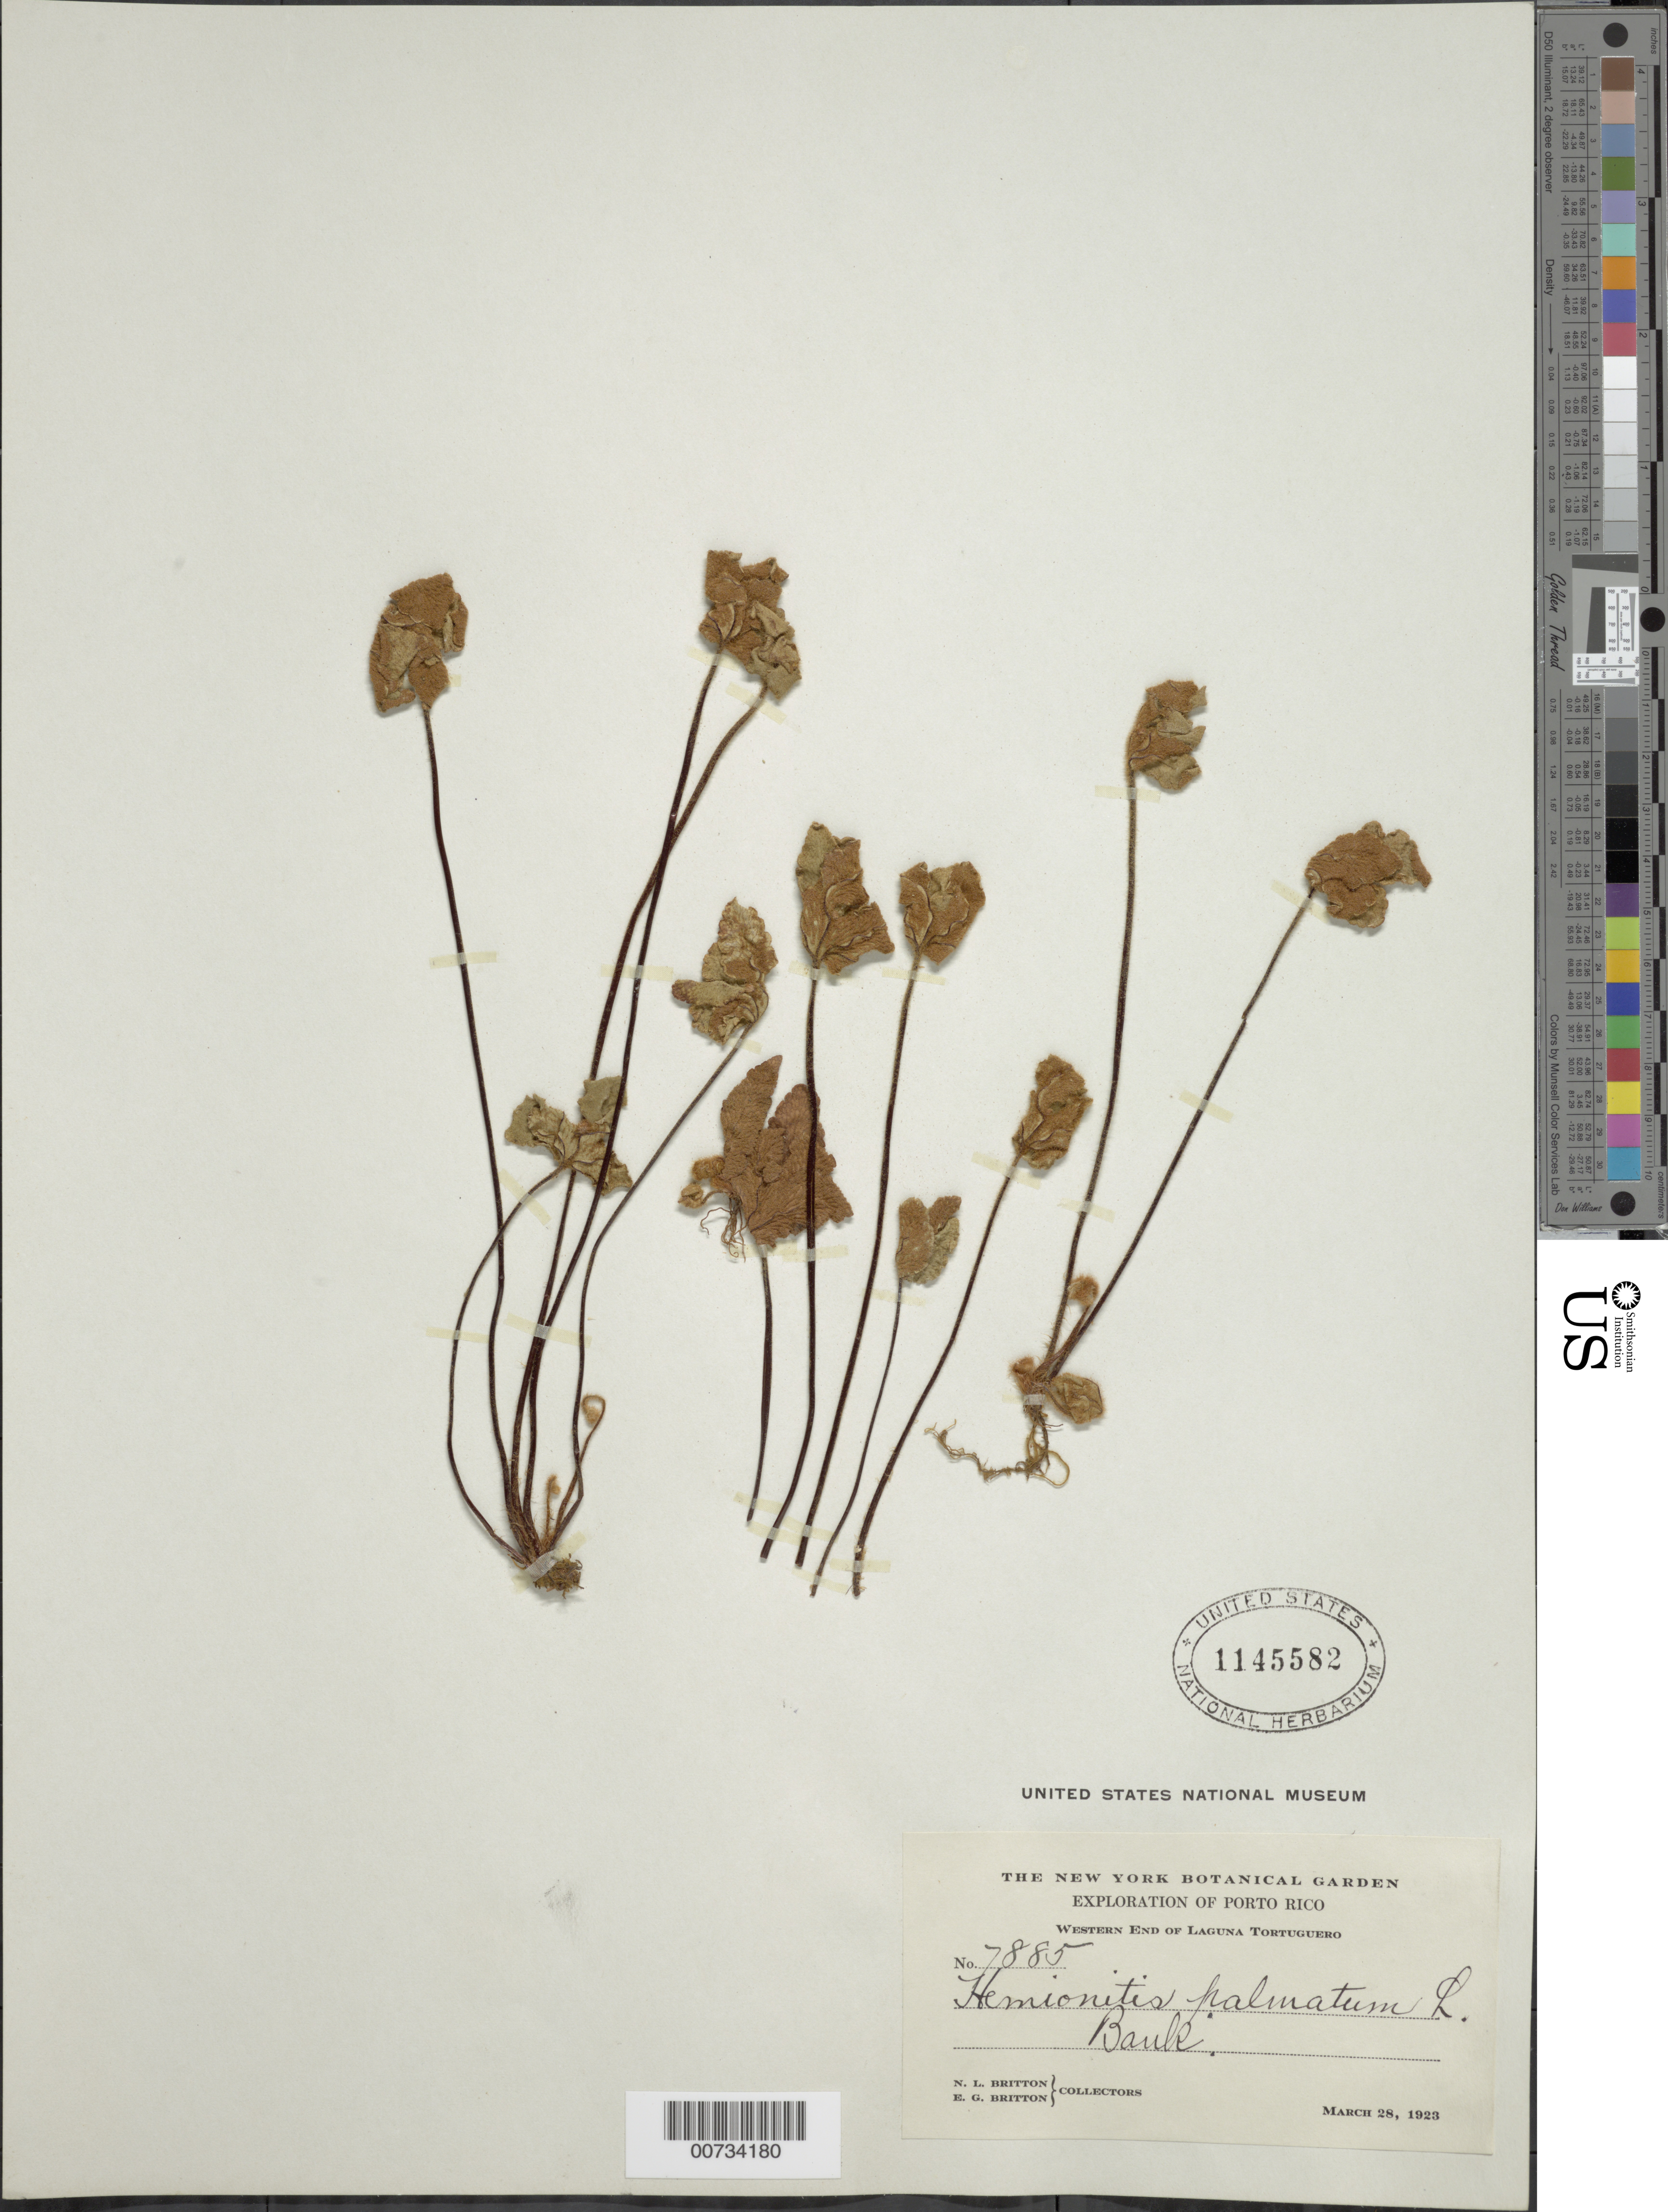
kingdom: Plantae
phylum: Tracheophyta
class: Polypodiopsida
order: Polypodiales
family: Pteridaceae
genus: Hemionitis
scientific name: Hemionitis palmata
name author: L.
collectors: N. Britton & E. G. Britton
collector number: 7885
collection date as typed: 28 Mar 1923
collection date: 1923-03-28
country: Puerto Rico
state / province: Manatí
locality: Laguna Tortuguero, Western End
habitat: Bank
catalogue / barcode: US 1145582